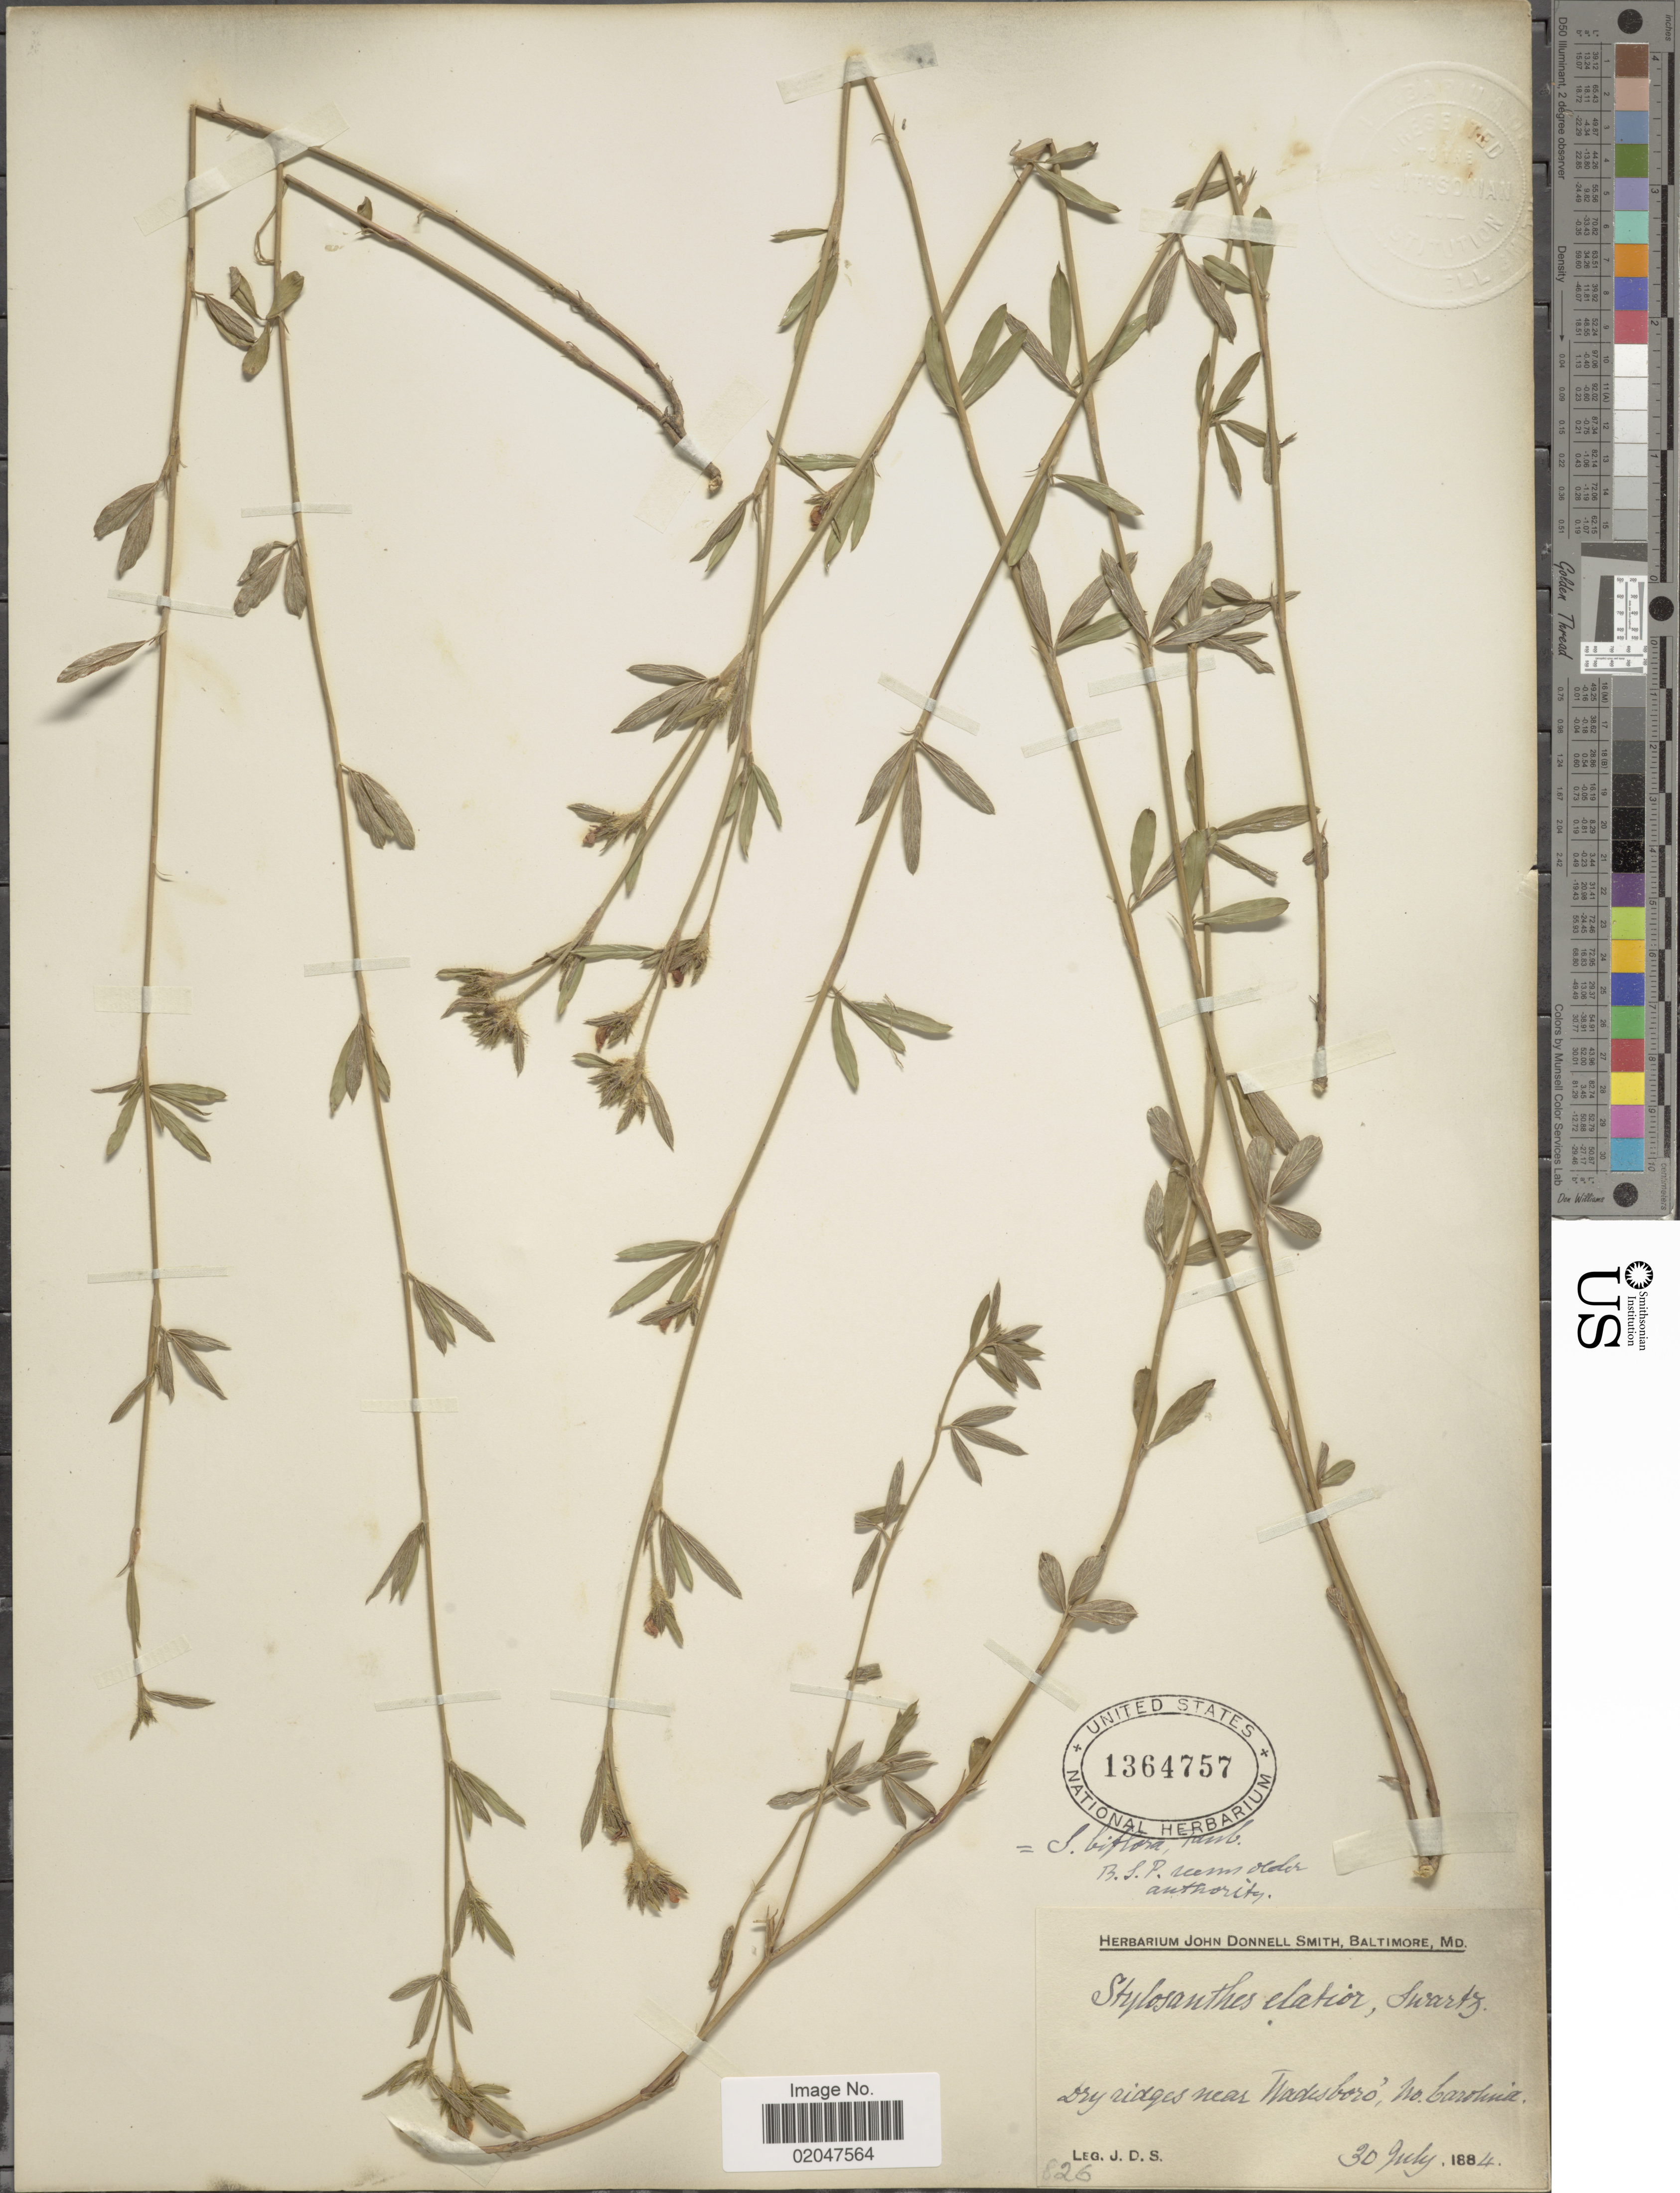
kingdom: Plantae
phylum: Tracheophyta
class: Magnoliopsida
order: Fabales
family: Fabaceae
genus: Stylosanthes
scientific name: Stylosanthes biflora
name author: (L.) Britton et al.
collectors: J. Donnell Smith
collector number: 826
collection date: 1884-07-30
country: United States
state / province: North Carolina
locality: Near Wadesboro, No. Carolina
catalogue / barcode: US 1364757